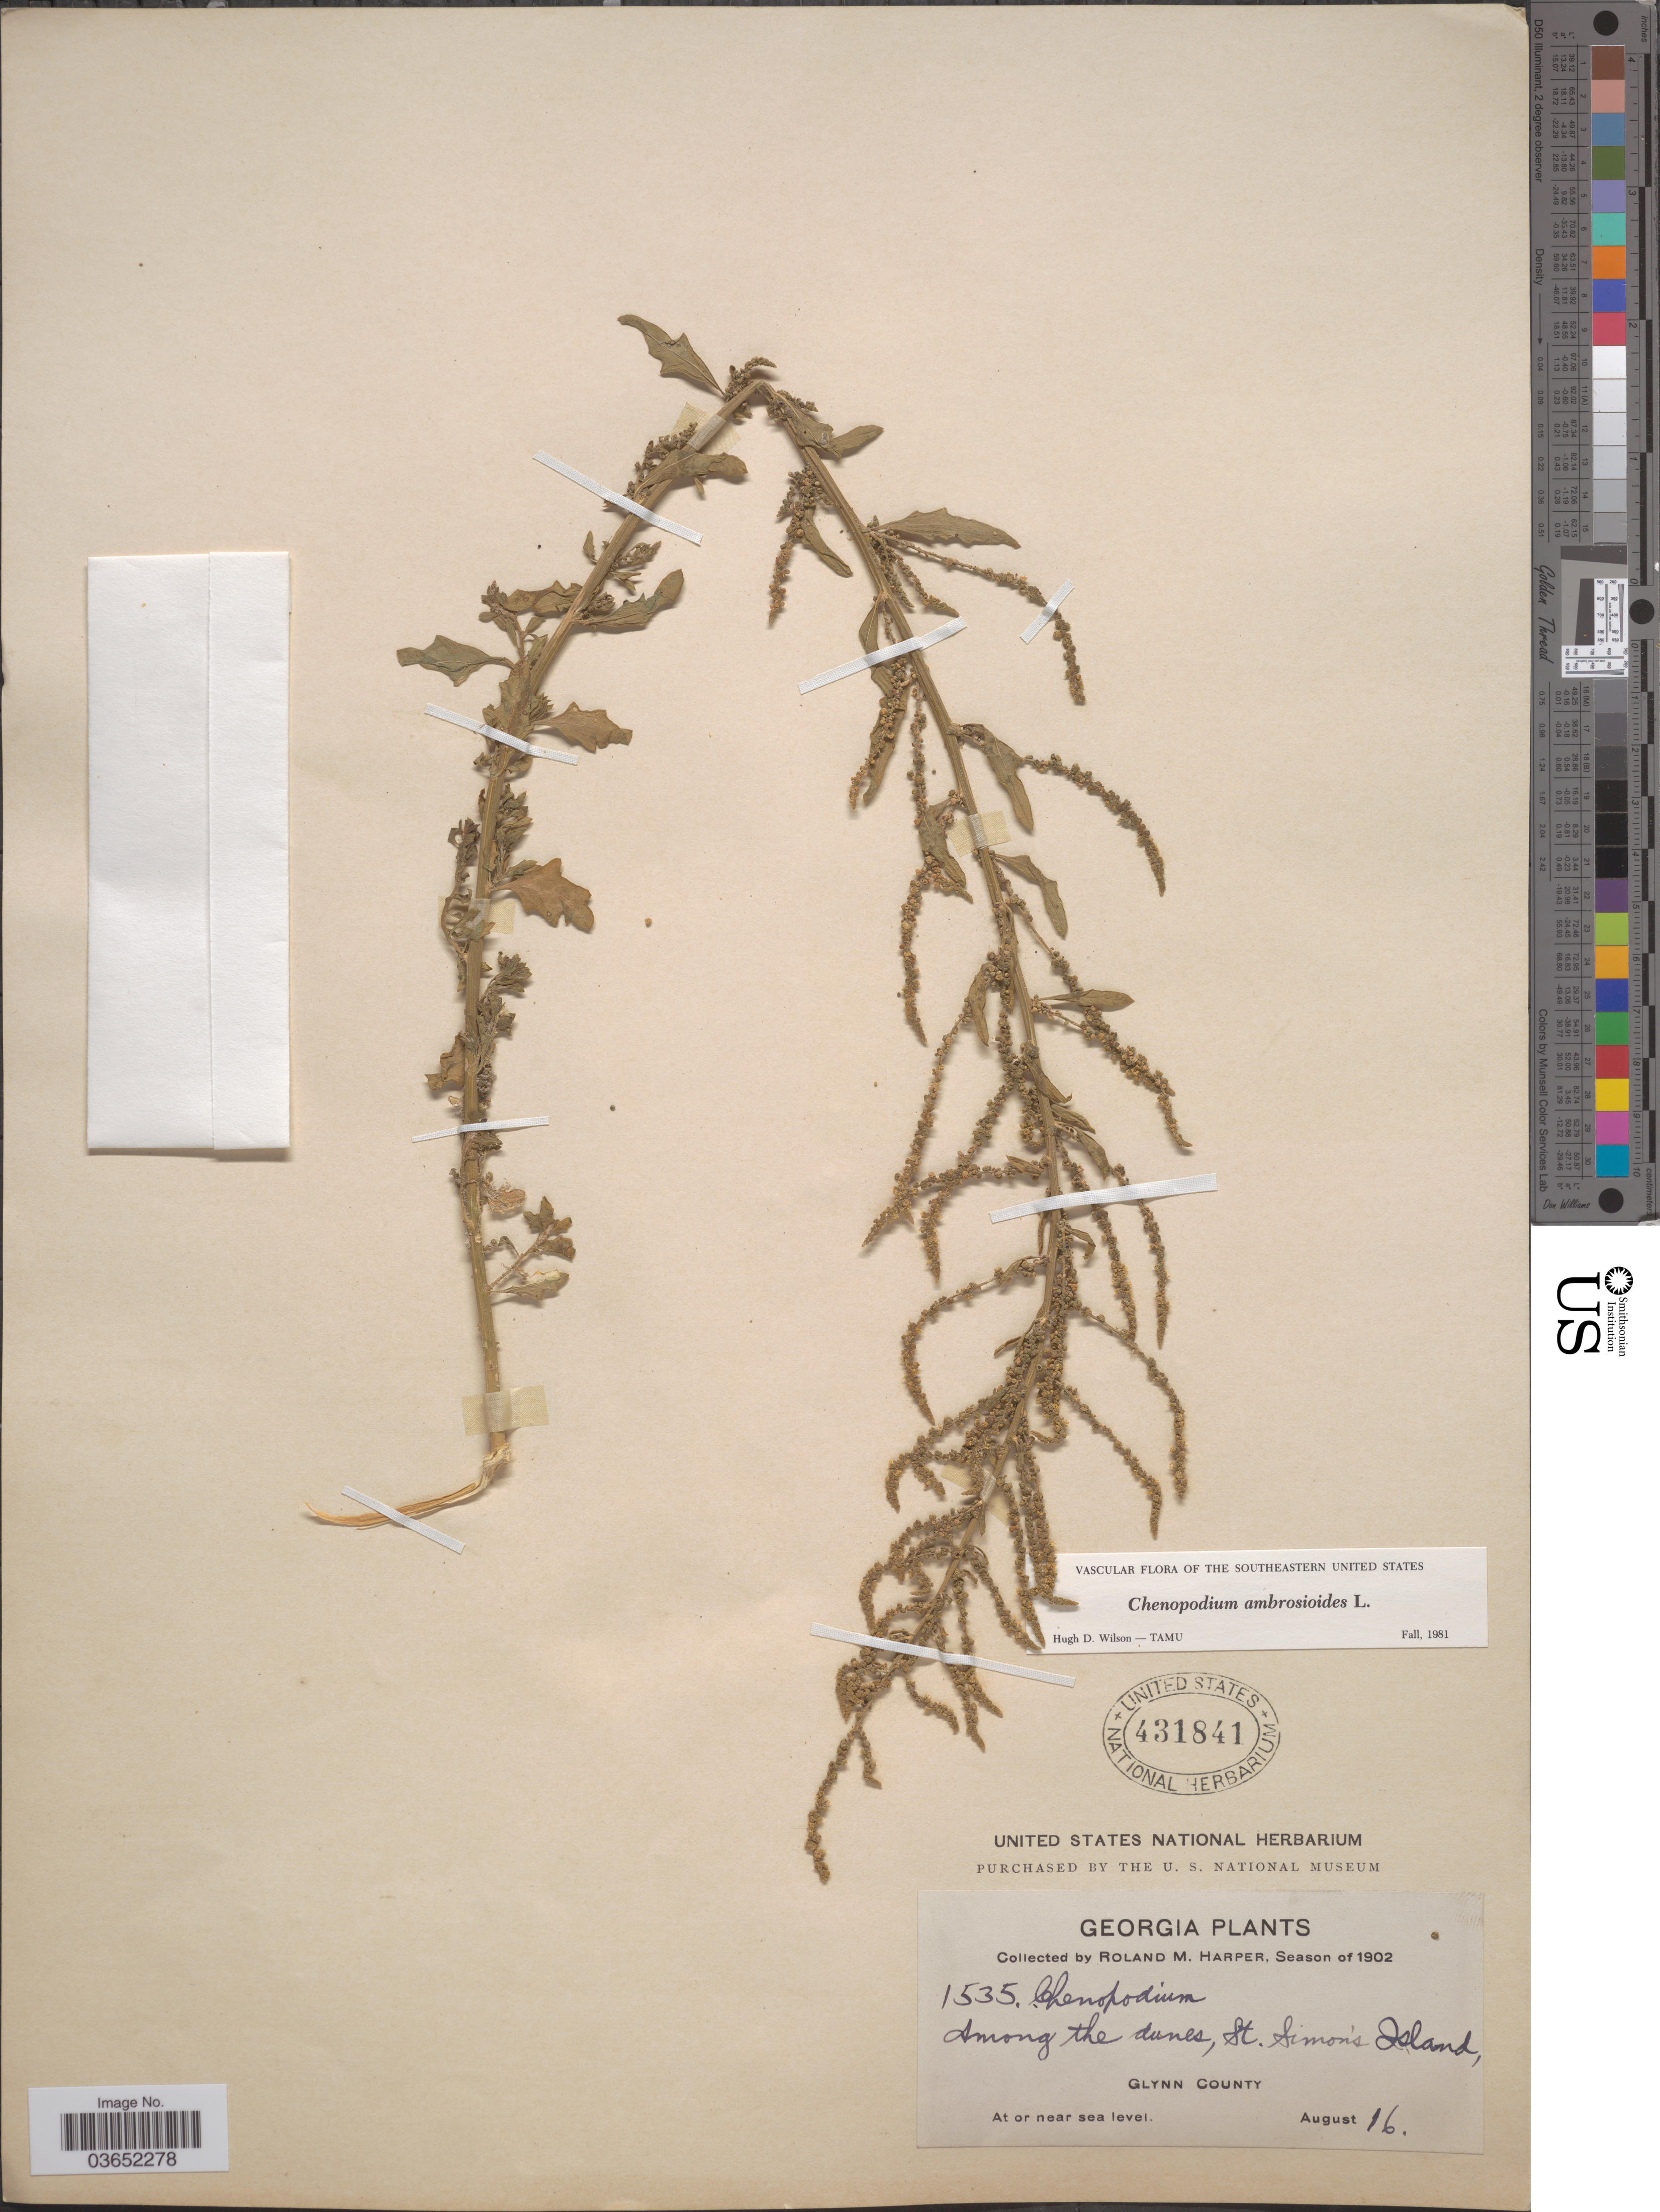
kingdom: Plantae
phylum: Tracheophyta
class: Magnoliopsida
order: Caryophyllales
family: Amaranthaceae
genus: Chenopodium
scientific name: Chenopodium ambrosioides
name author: L.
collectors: R. M. Harper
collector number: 1535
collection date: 1902-08-16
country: United States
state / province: Georgia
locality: Among the dunes, St. Simon's Island, Glynn County.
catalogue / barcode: US 431841